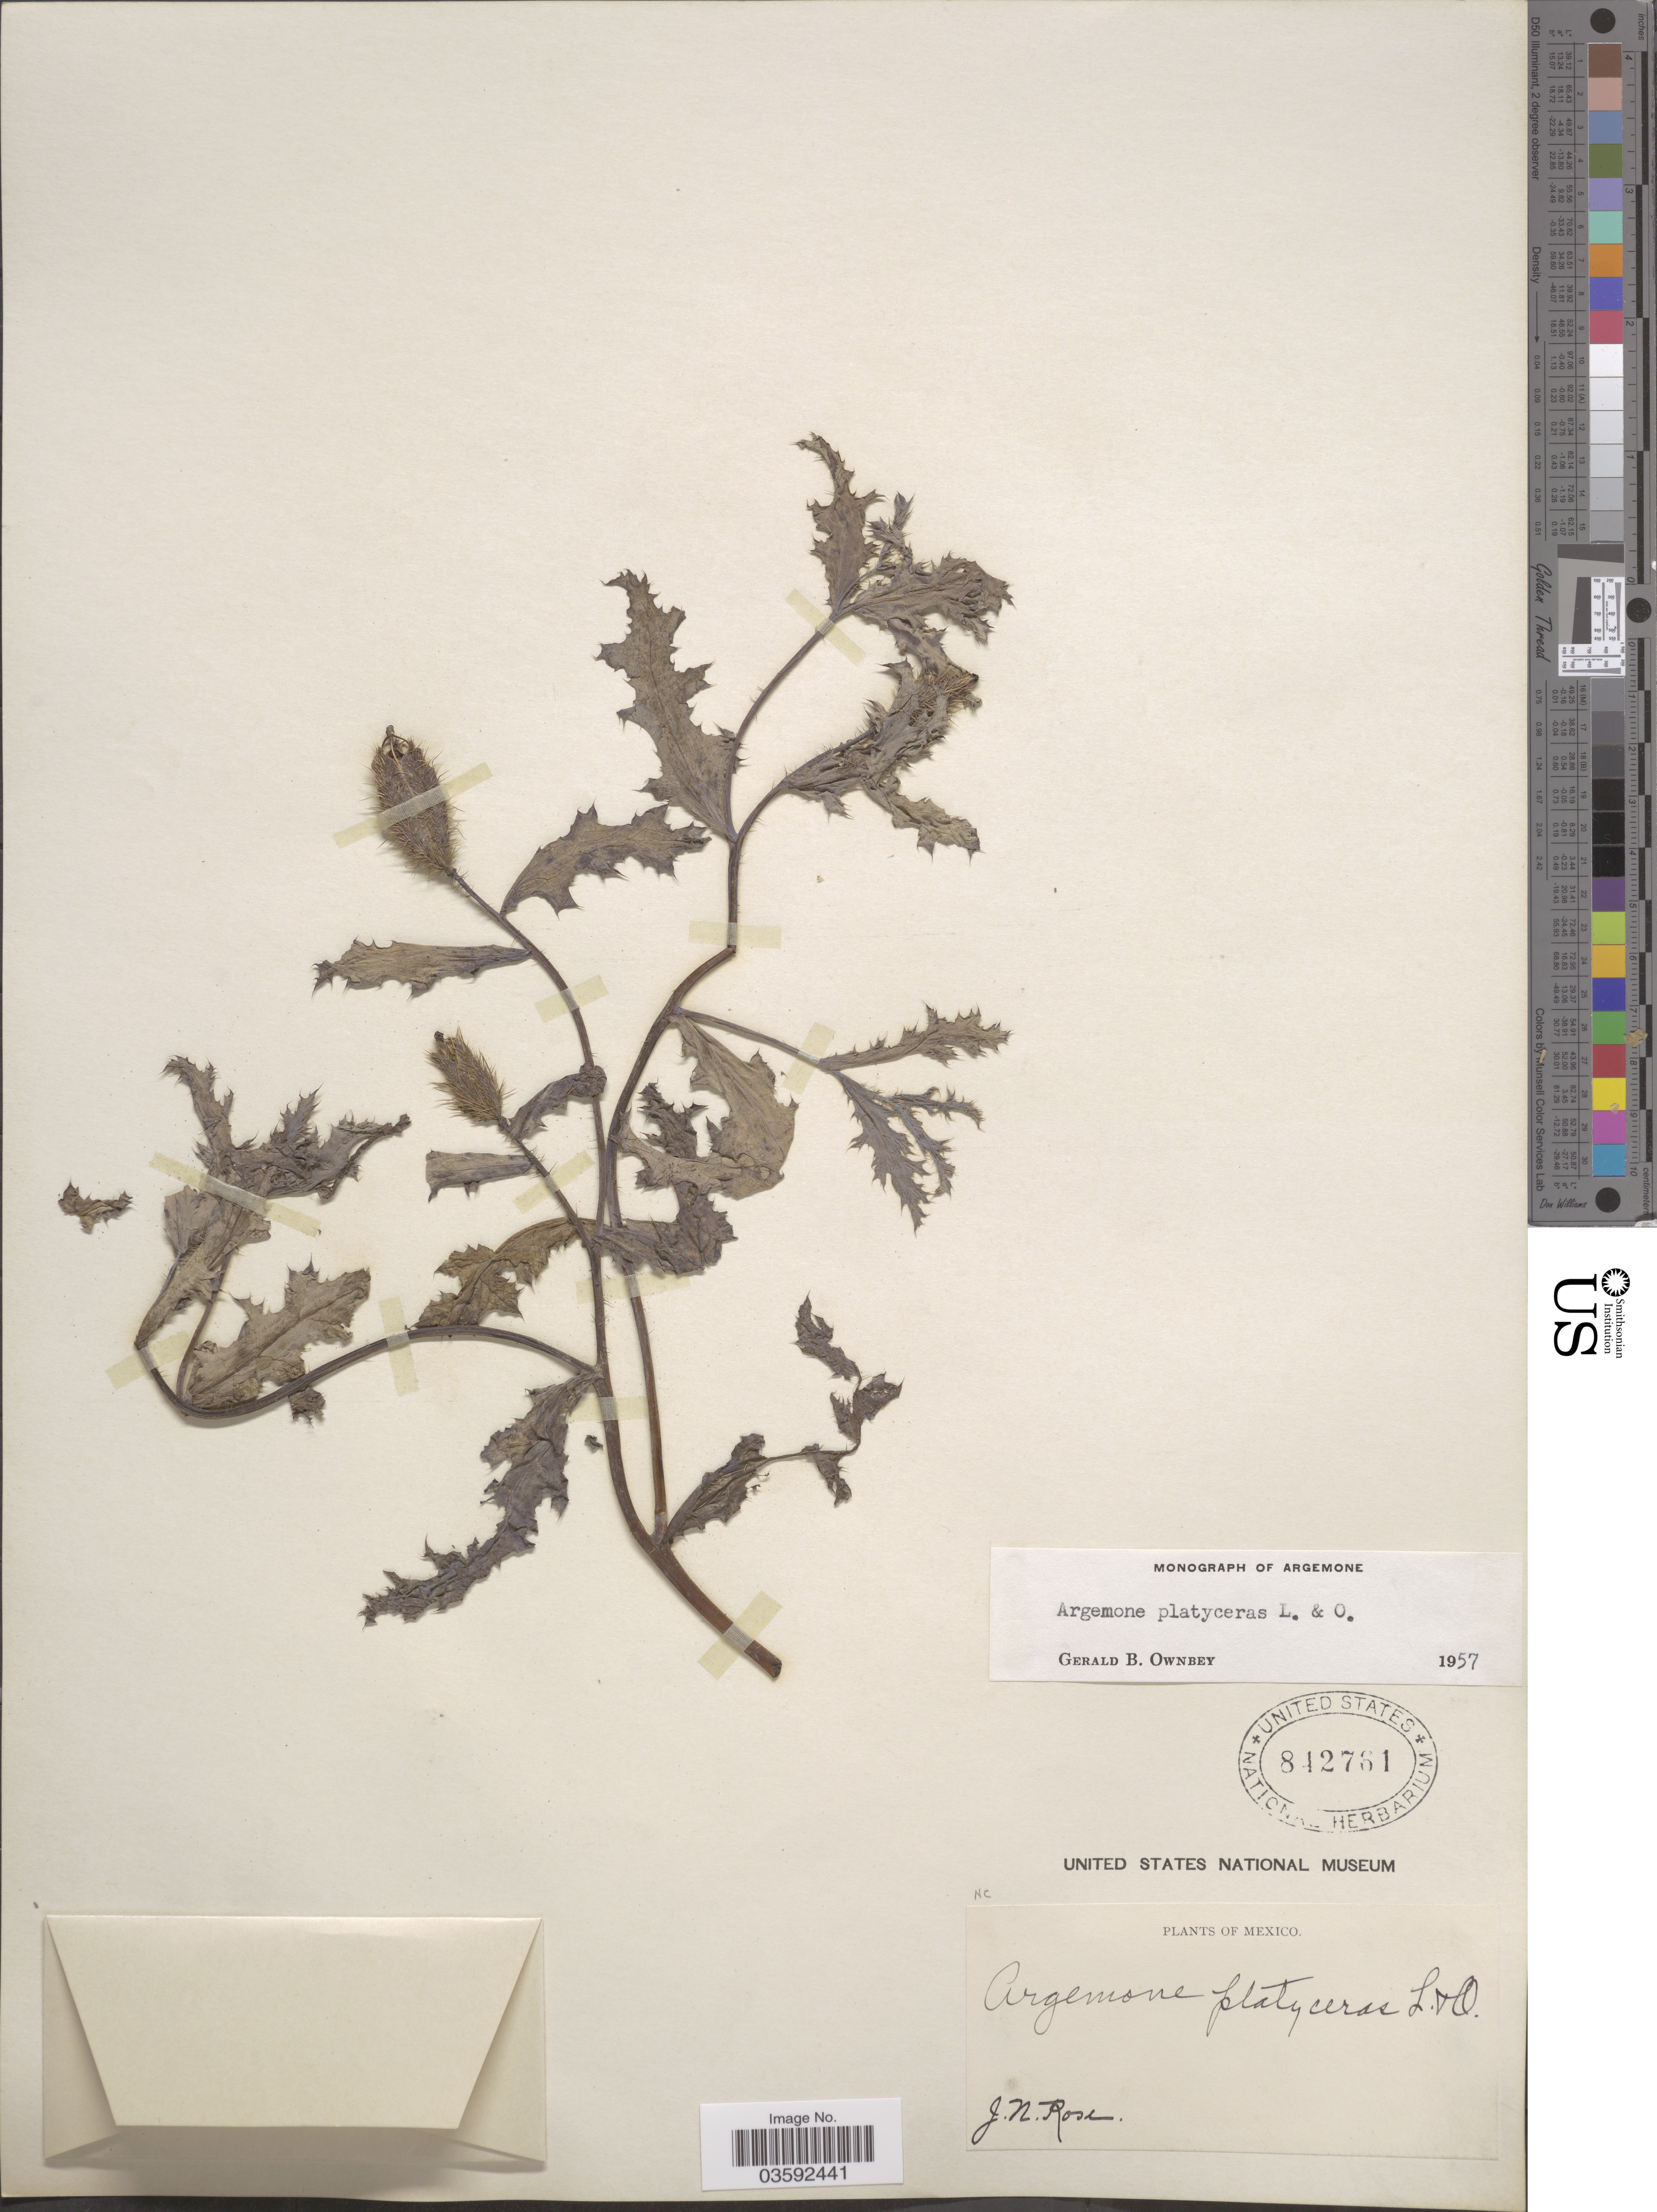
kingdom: Plantae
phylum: Tracheophyta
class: Magnoliopsida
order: Ranunculales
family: Papaveraceae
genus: Argemone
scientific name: Argemone platyceras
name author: Link & Otto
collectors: J. N. Rose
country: Mexico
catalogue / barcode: US 842761